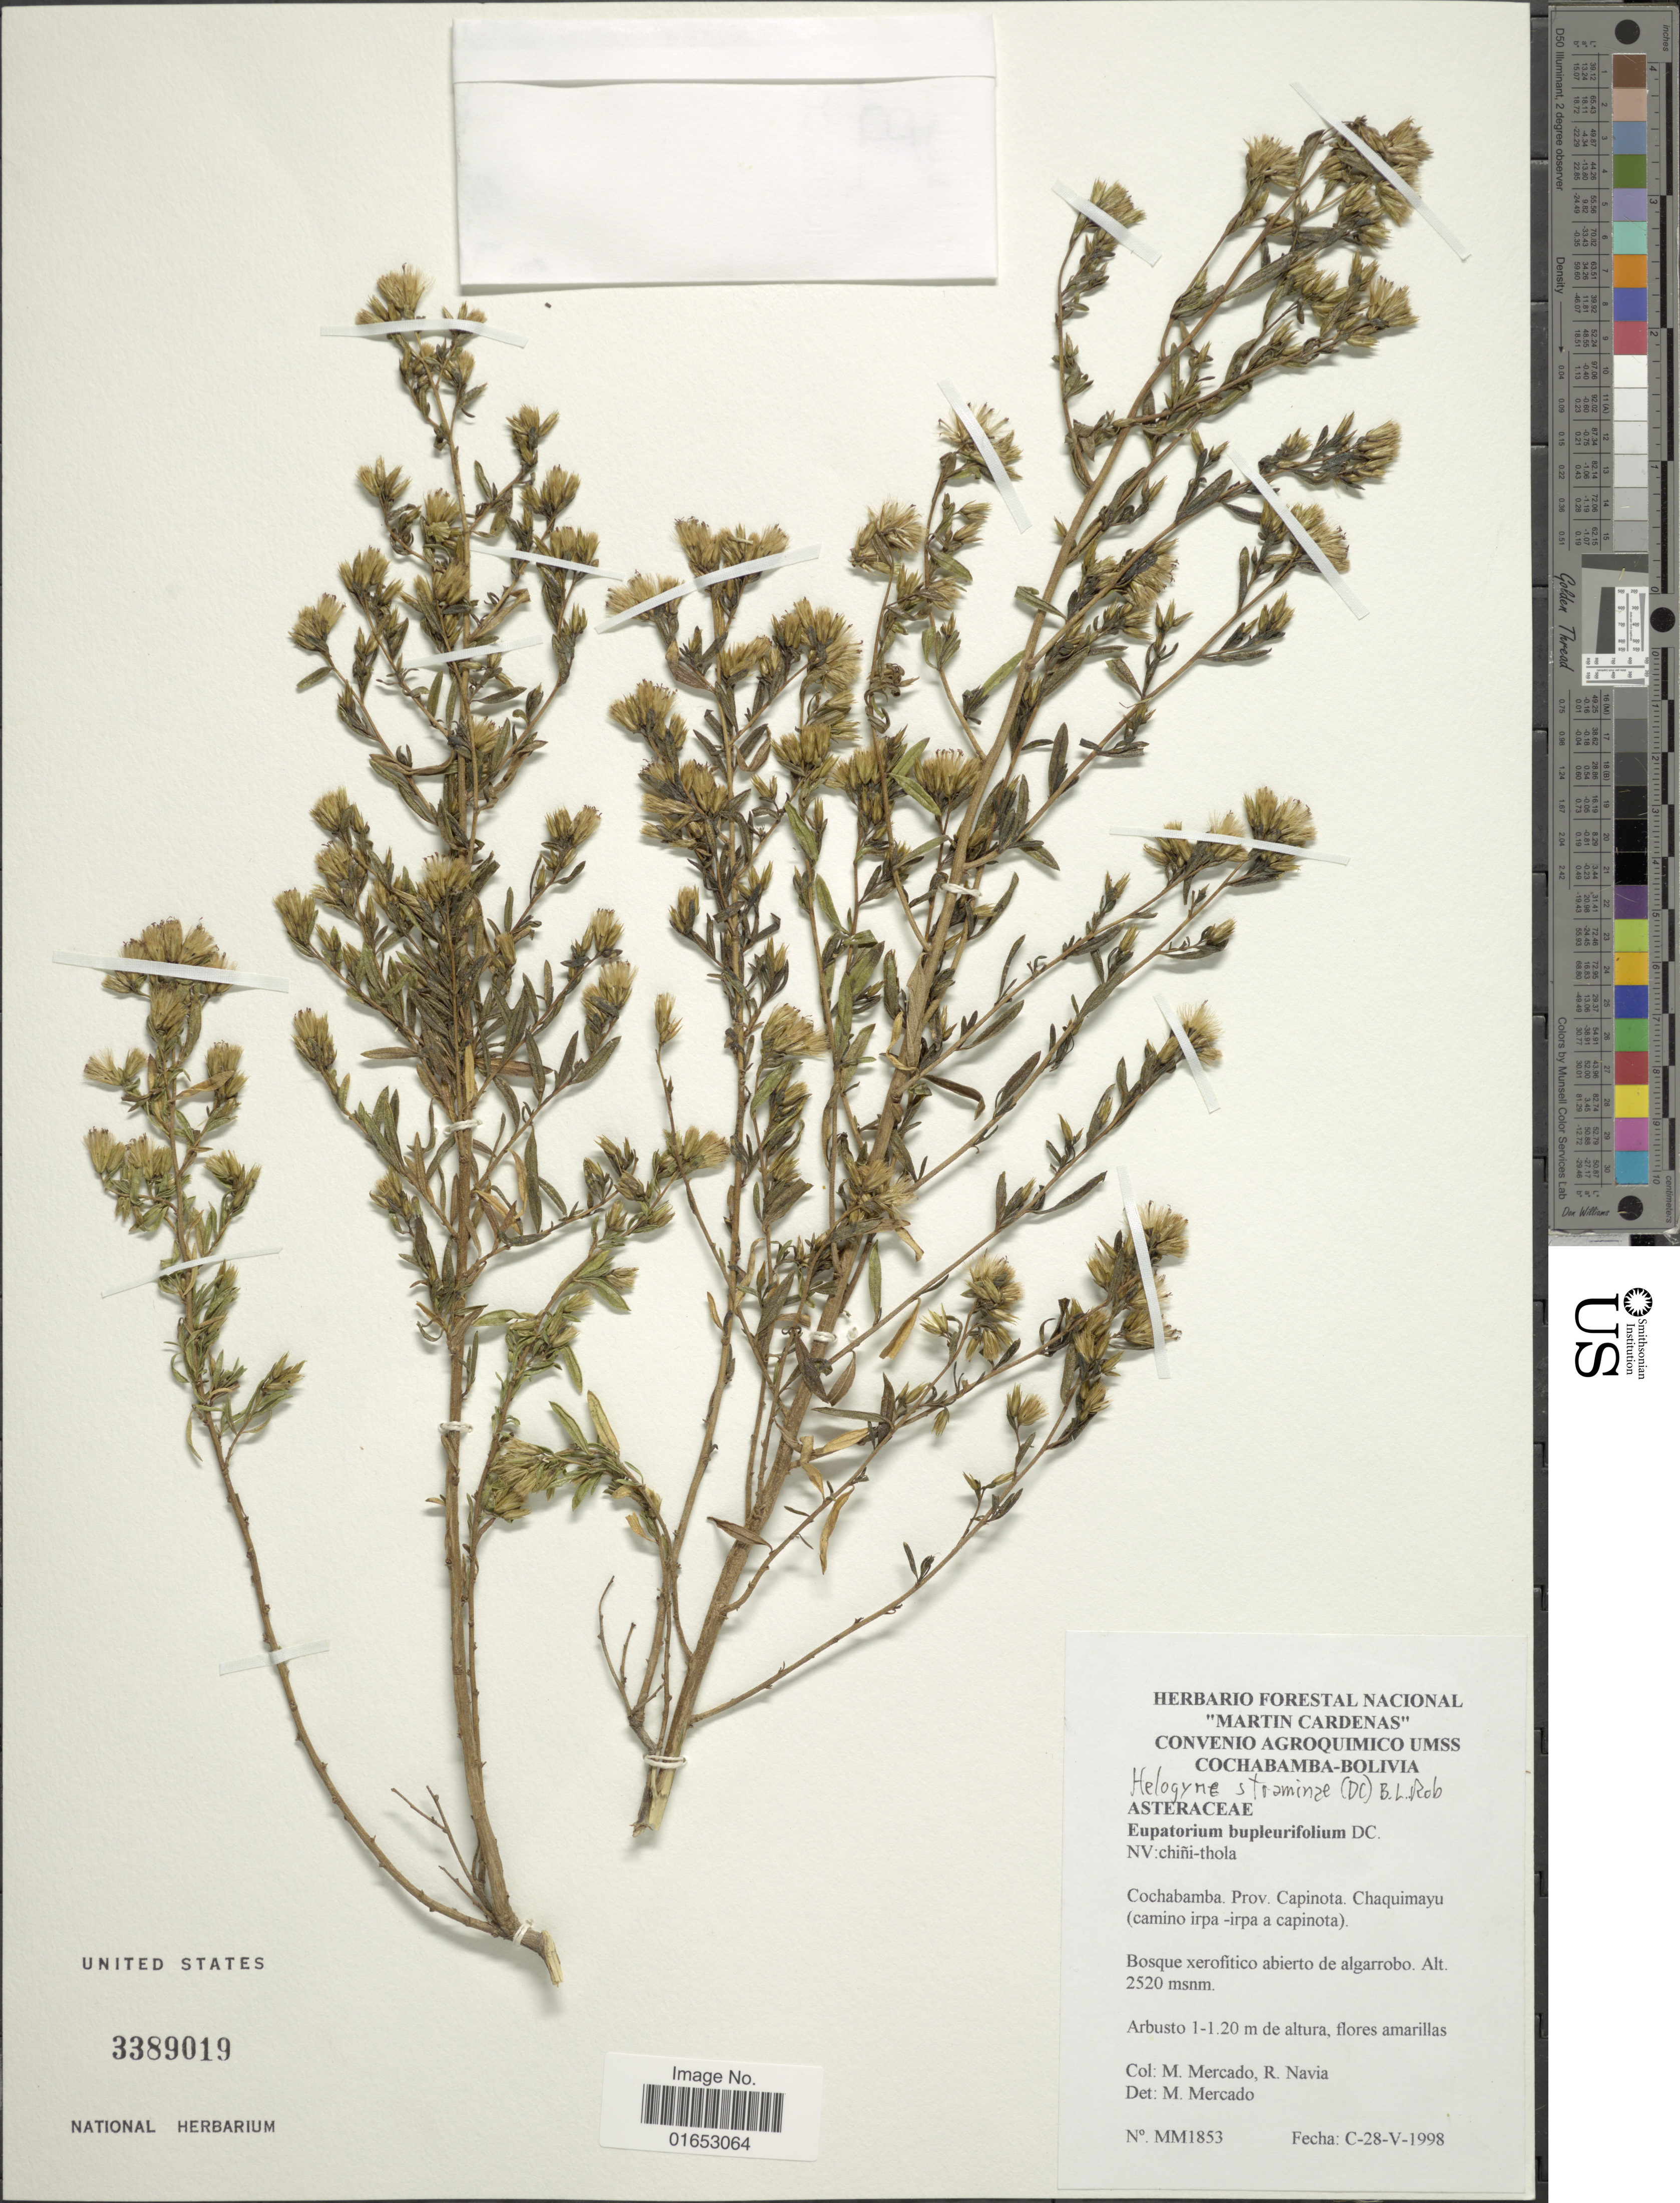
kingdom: Plantae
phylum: Tracheophyta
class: Magnoliopsida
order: Asterales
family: Asteraceae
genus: Helogyne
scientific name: Helogyne straminea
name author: (DC.) B.L. Rob.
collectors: M. Mercado & R. Fernández Navia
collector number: MM1853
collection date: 1998-05-28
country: Bolivia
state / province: Cochabamba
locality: Prov. Capinota, Chaquimayu (camino irpa-irpa a capinota)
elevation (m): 2520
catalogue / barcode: US 3389019